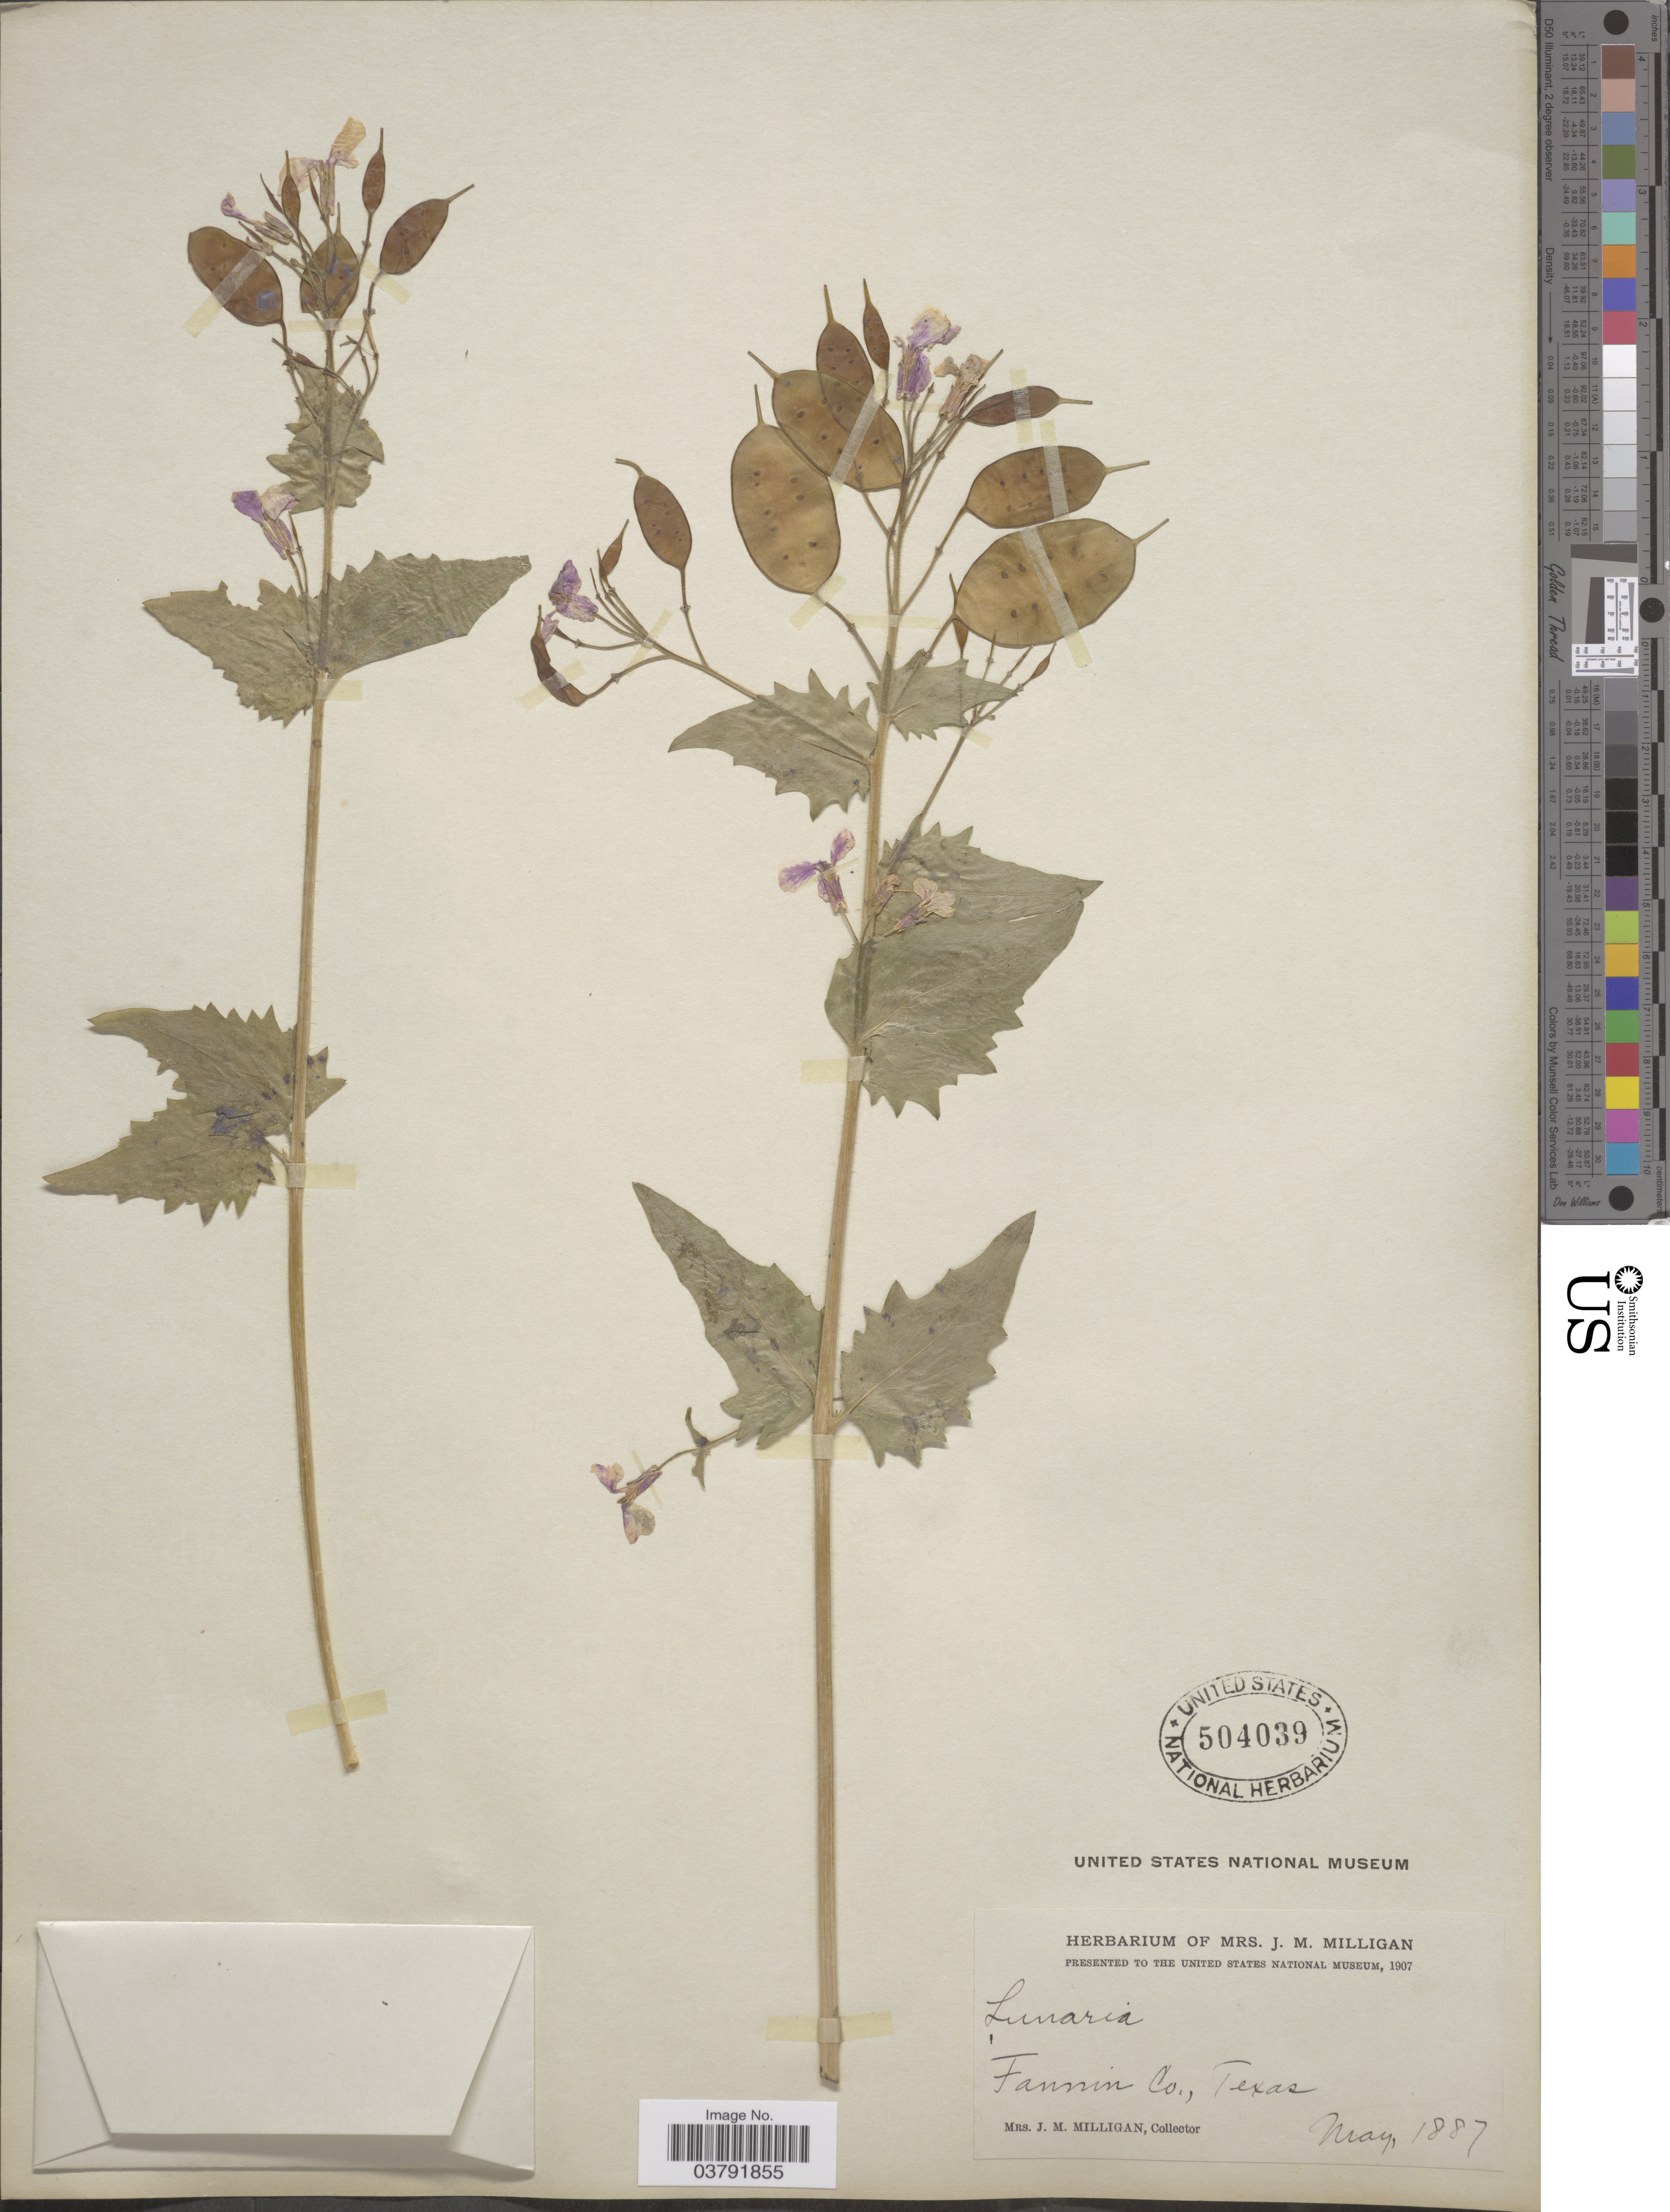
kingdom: Plantae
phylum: Tracheophyta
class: Magnoliopsida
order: Brassicales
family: Brassicaceae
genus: Lunaria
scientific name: Lunaria sp.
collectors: J. Milligan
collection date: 1887-05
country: United States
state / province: Texas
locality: Fannin Co.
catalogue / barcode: US 504039